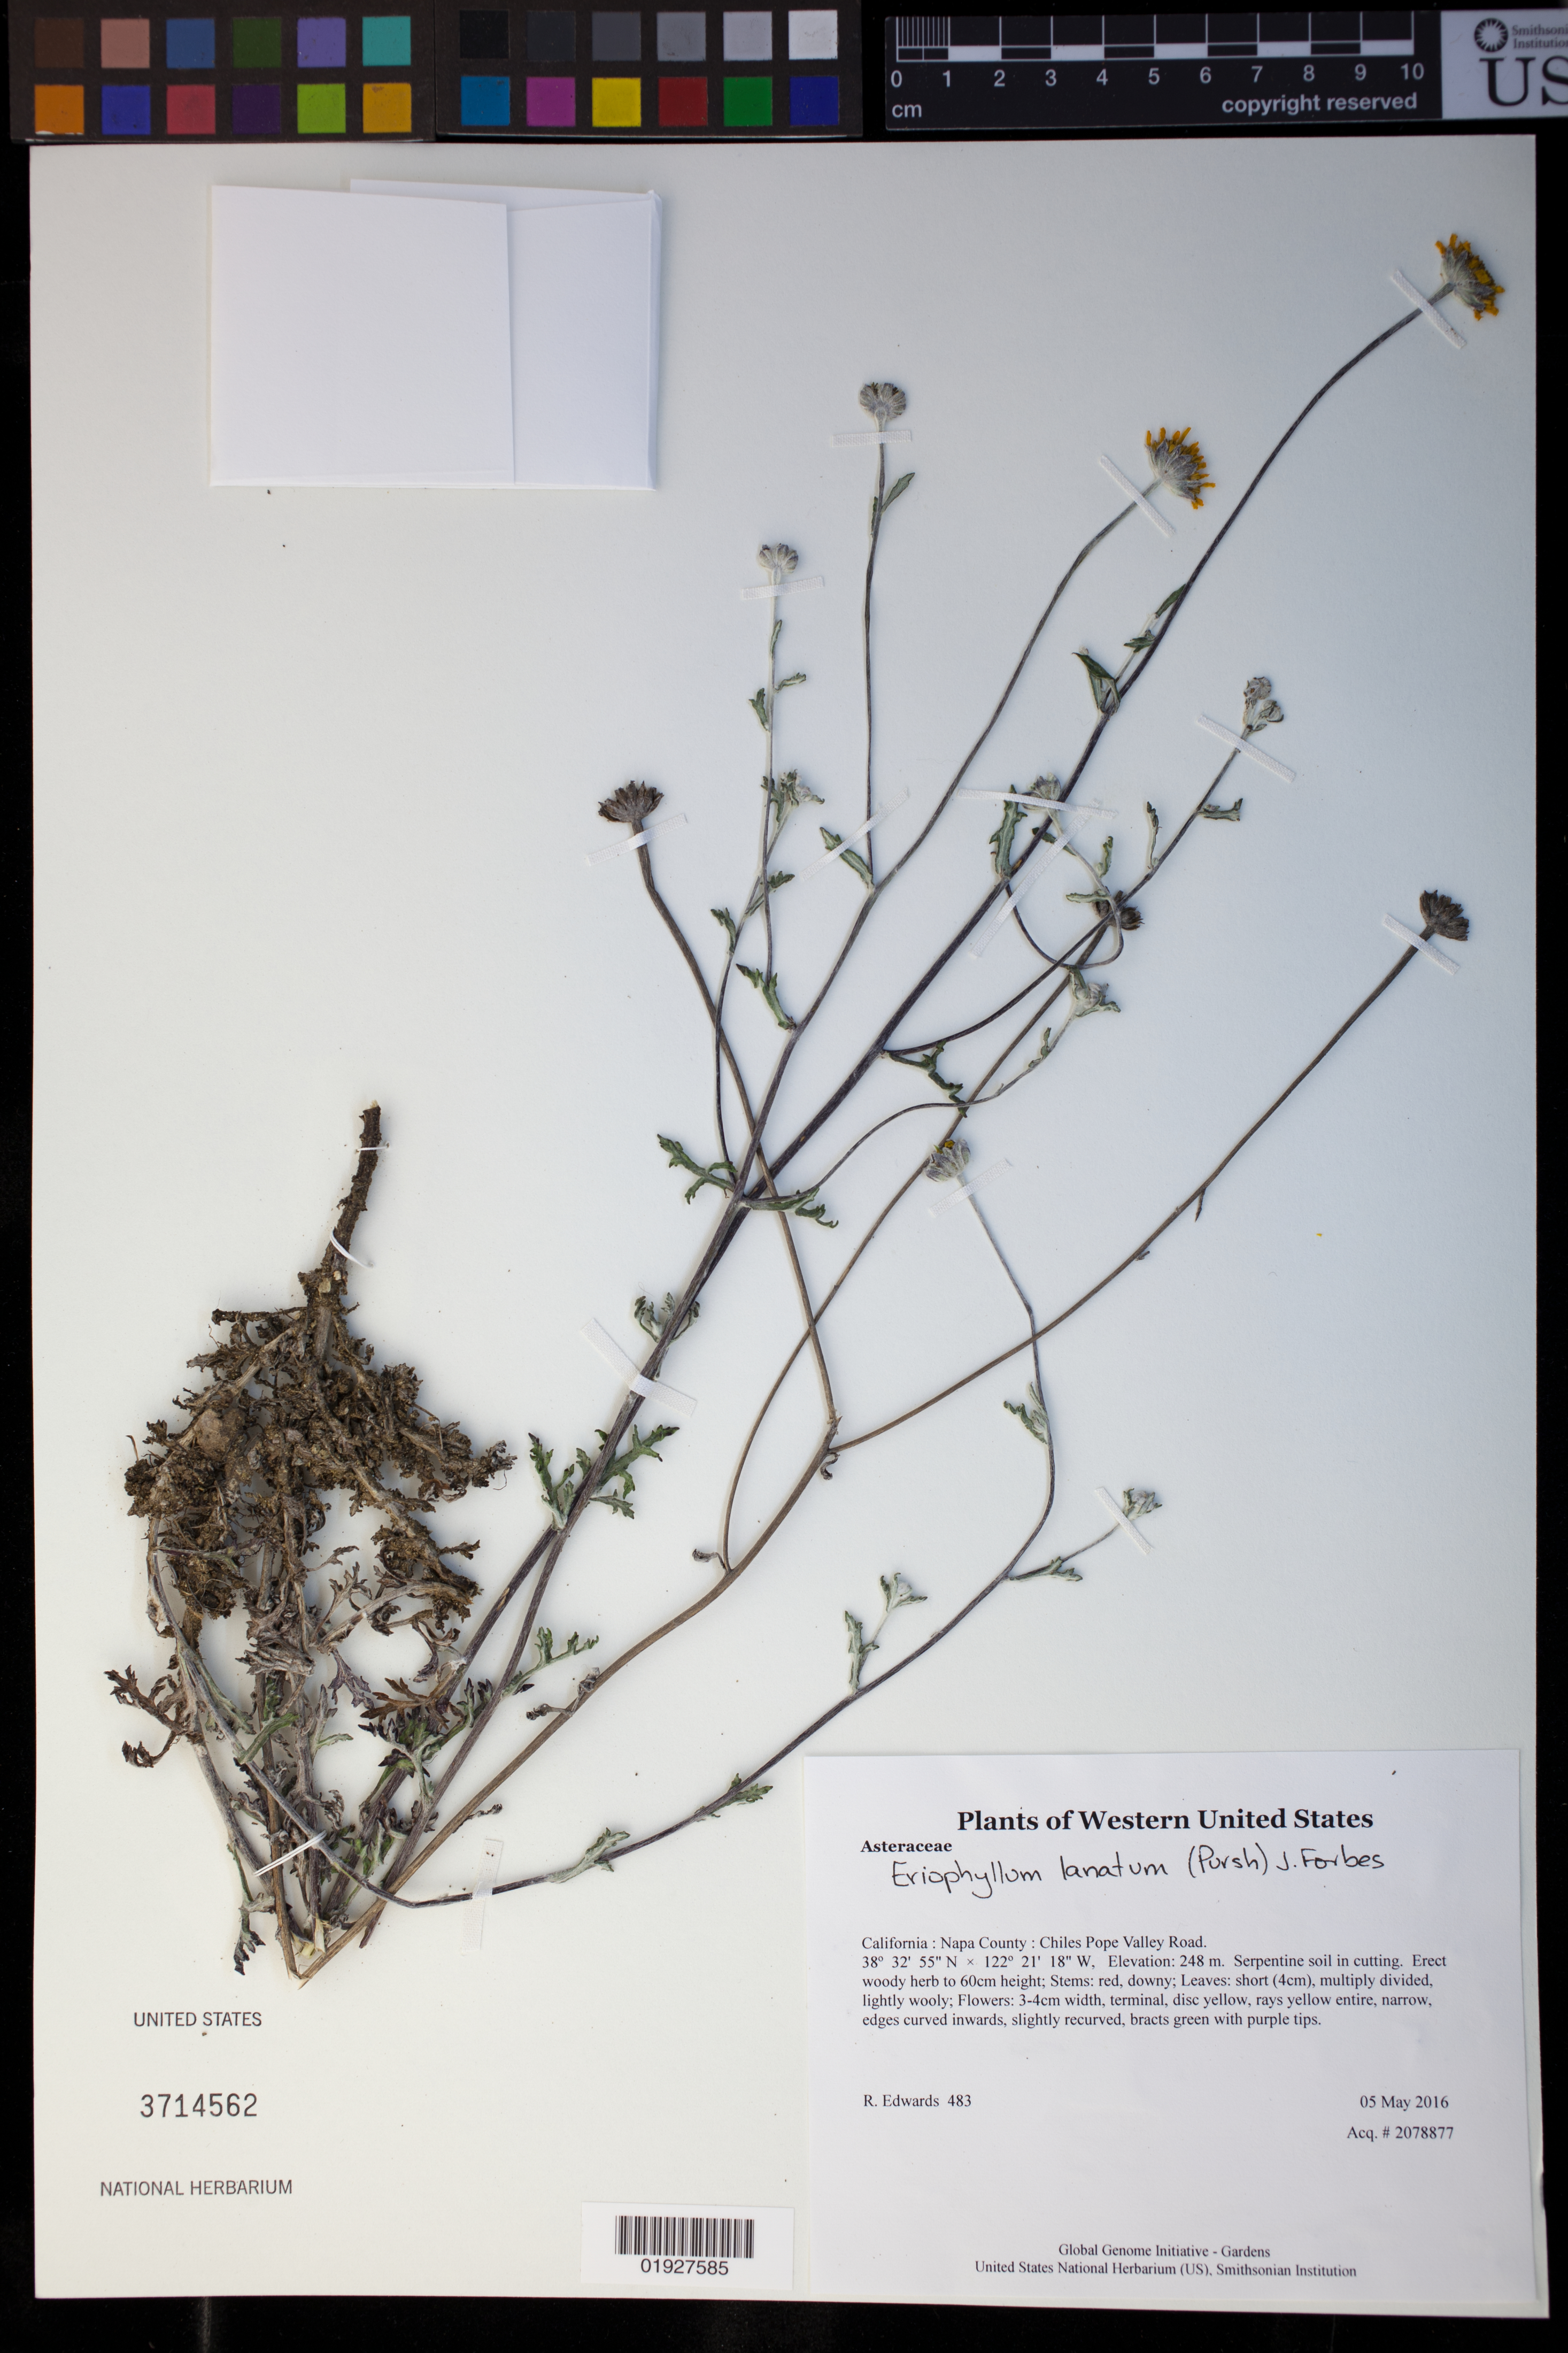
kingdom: Plantae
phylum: Tracheophyta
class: Magnoliopsida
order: Asterales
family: Asteraceae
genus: Eriophyllum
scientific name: Eriophyllum lanatum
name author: (Pursh) J. Forbes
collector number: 483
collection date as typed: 5 May 2016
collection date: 2016-05-05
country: United States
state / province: California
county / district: Napa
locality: Chiles Pope Valley Road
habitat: Serpentine soil in cutting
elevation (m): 248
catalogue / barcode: US 3714562